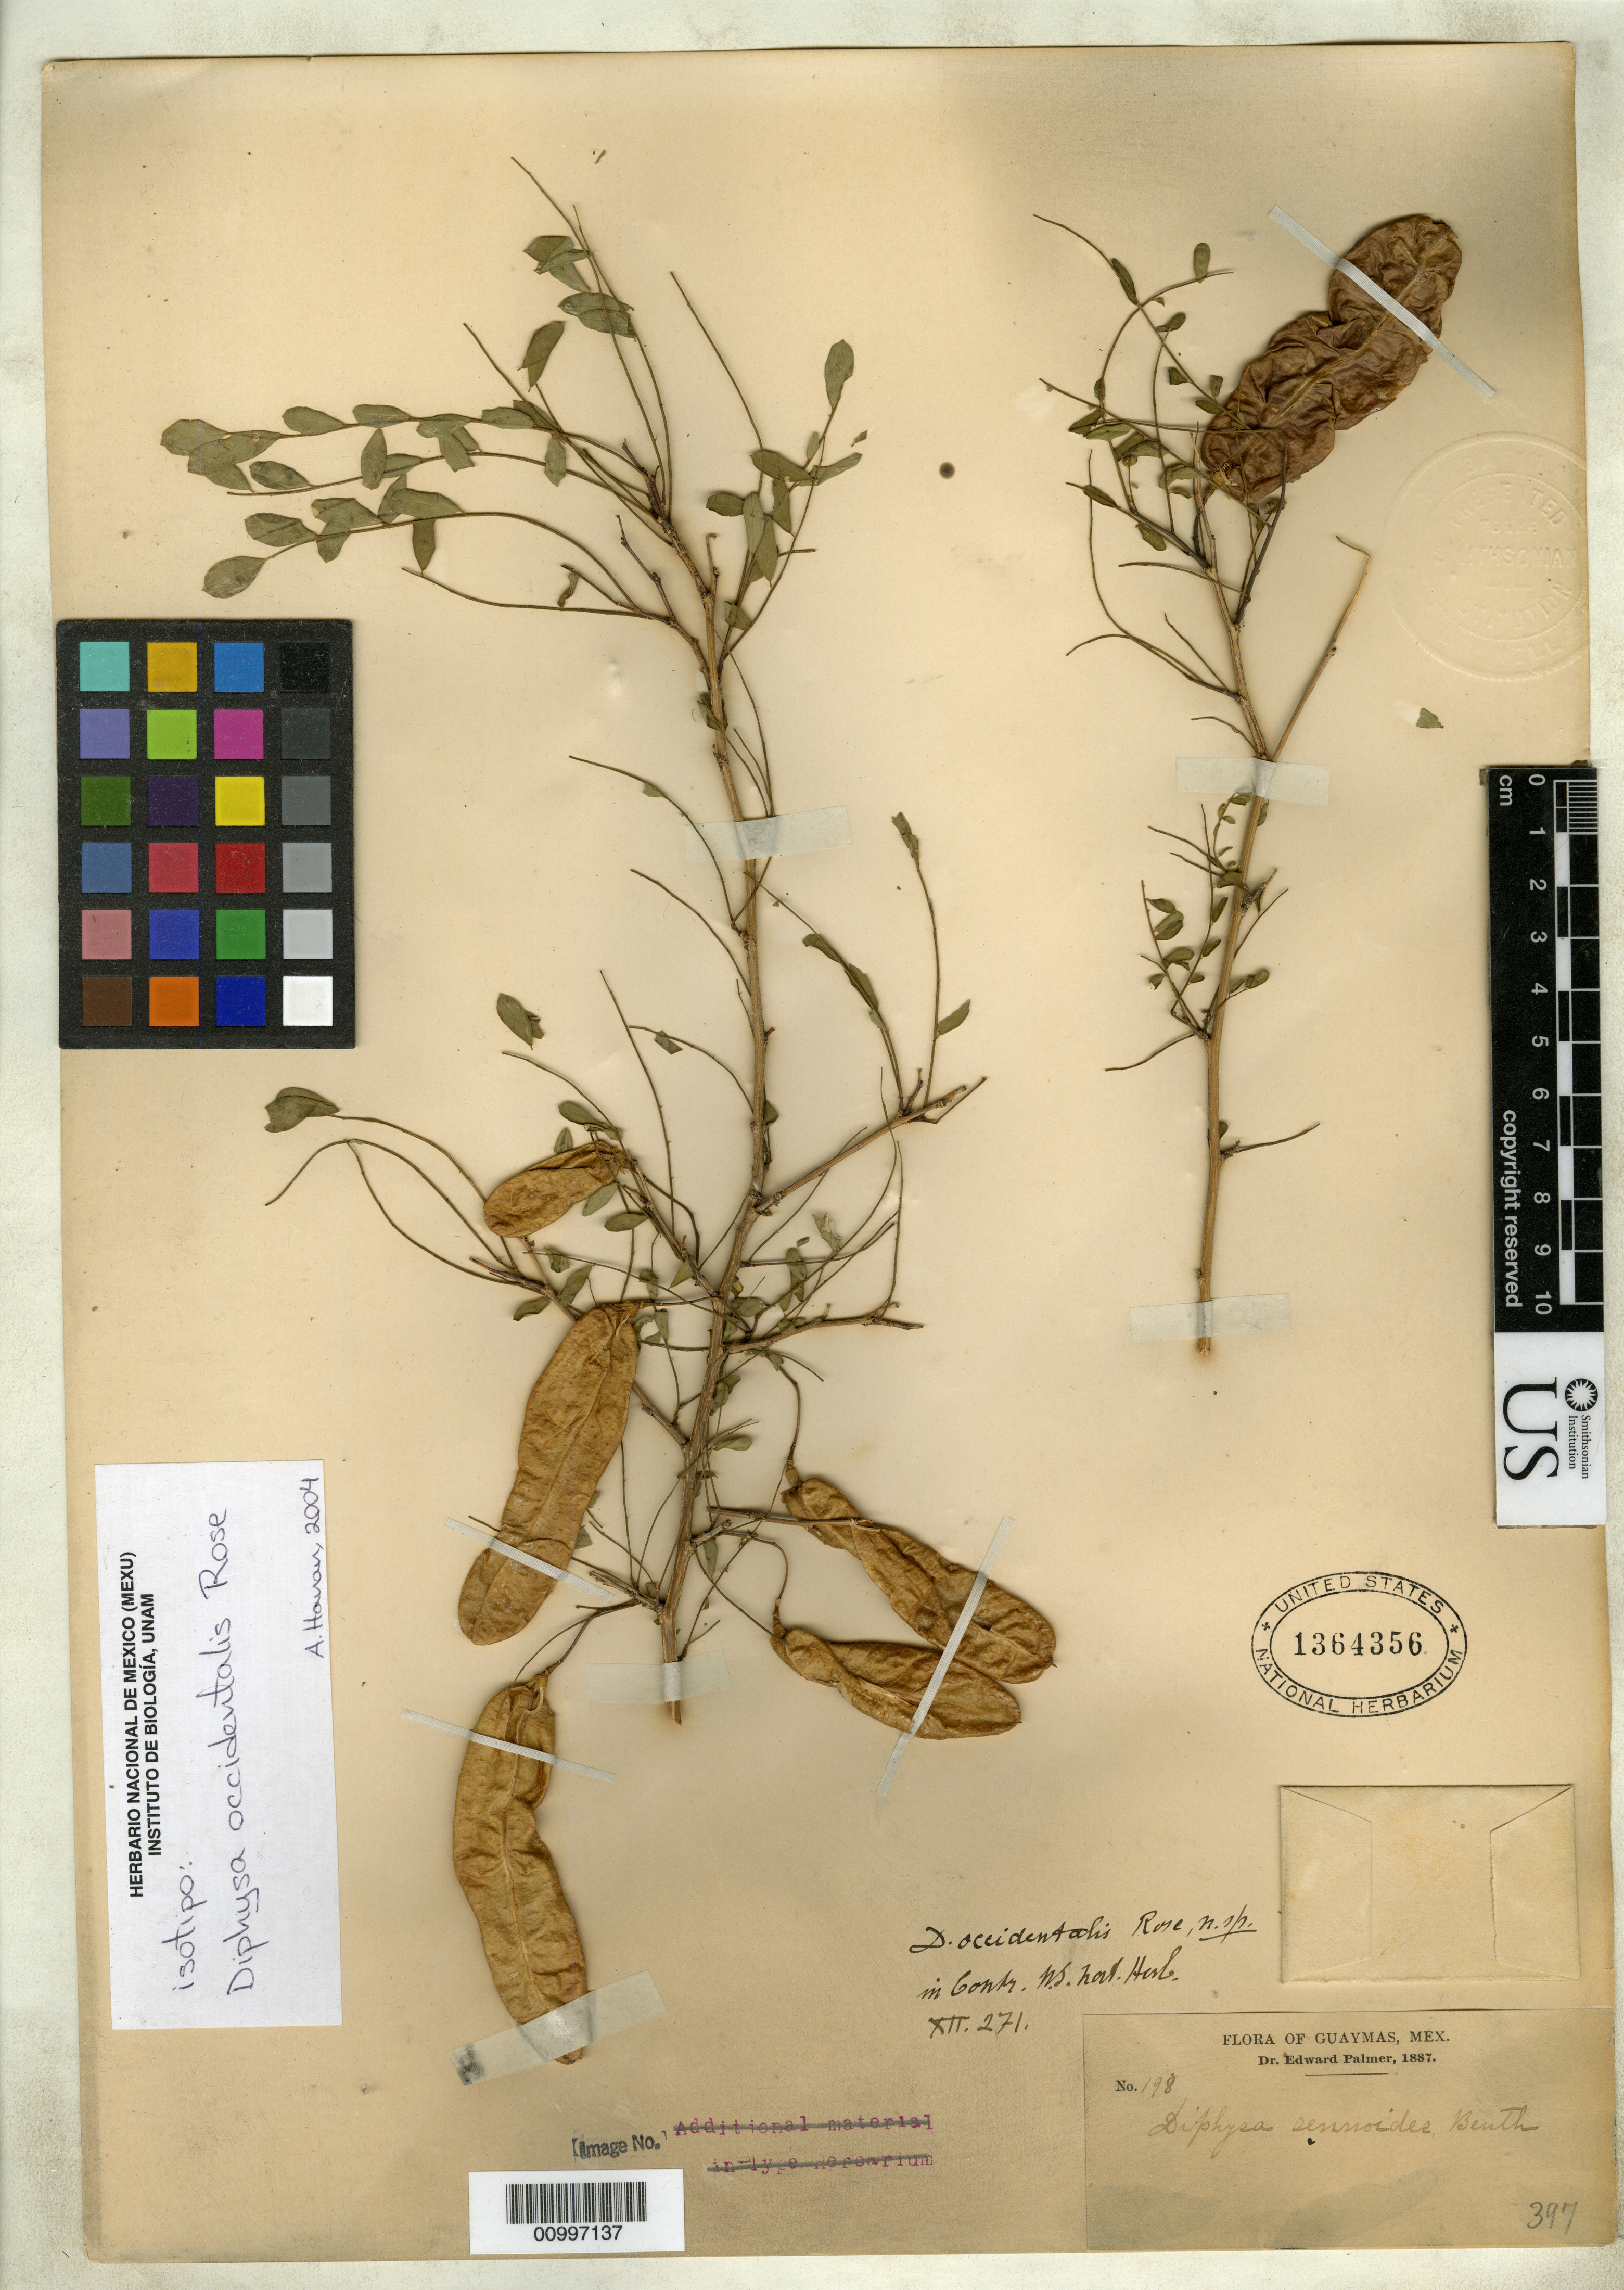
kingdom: Plantae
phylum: Tracheophyta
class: Magnoliopsida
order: Fabales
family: Fabaceae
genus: Diphysa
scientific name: Diphysa occidentalis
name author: Rose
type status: Isotype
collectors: E. Palmer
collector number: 198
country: Mexico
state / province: Sonora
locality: Guaymas.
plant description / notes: From the herbarium of J. Donnell Smith.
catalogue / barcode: US 1364356